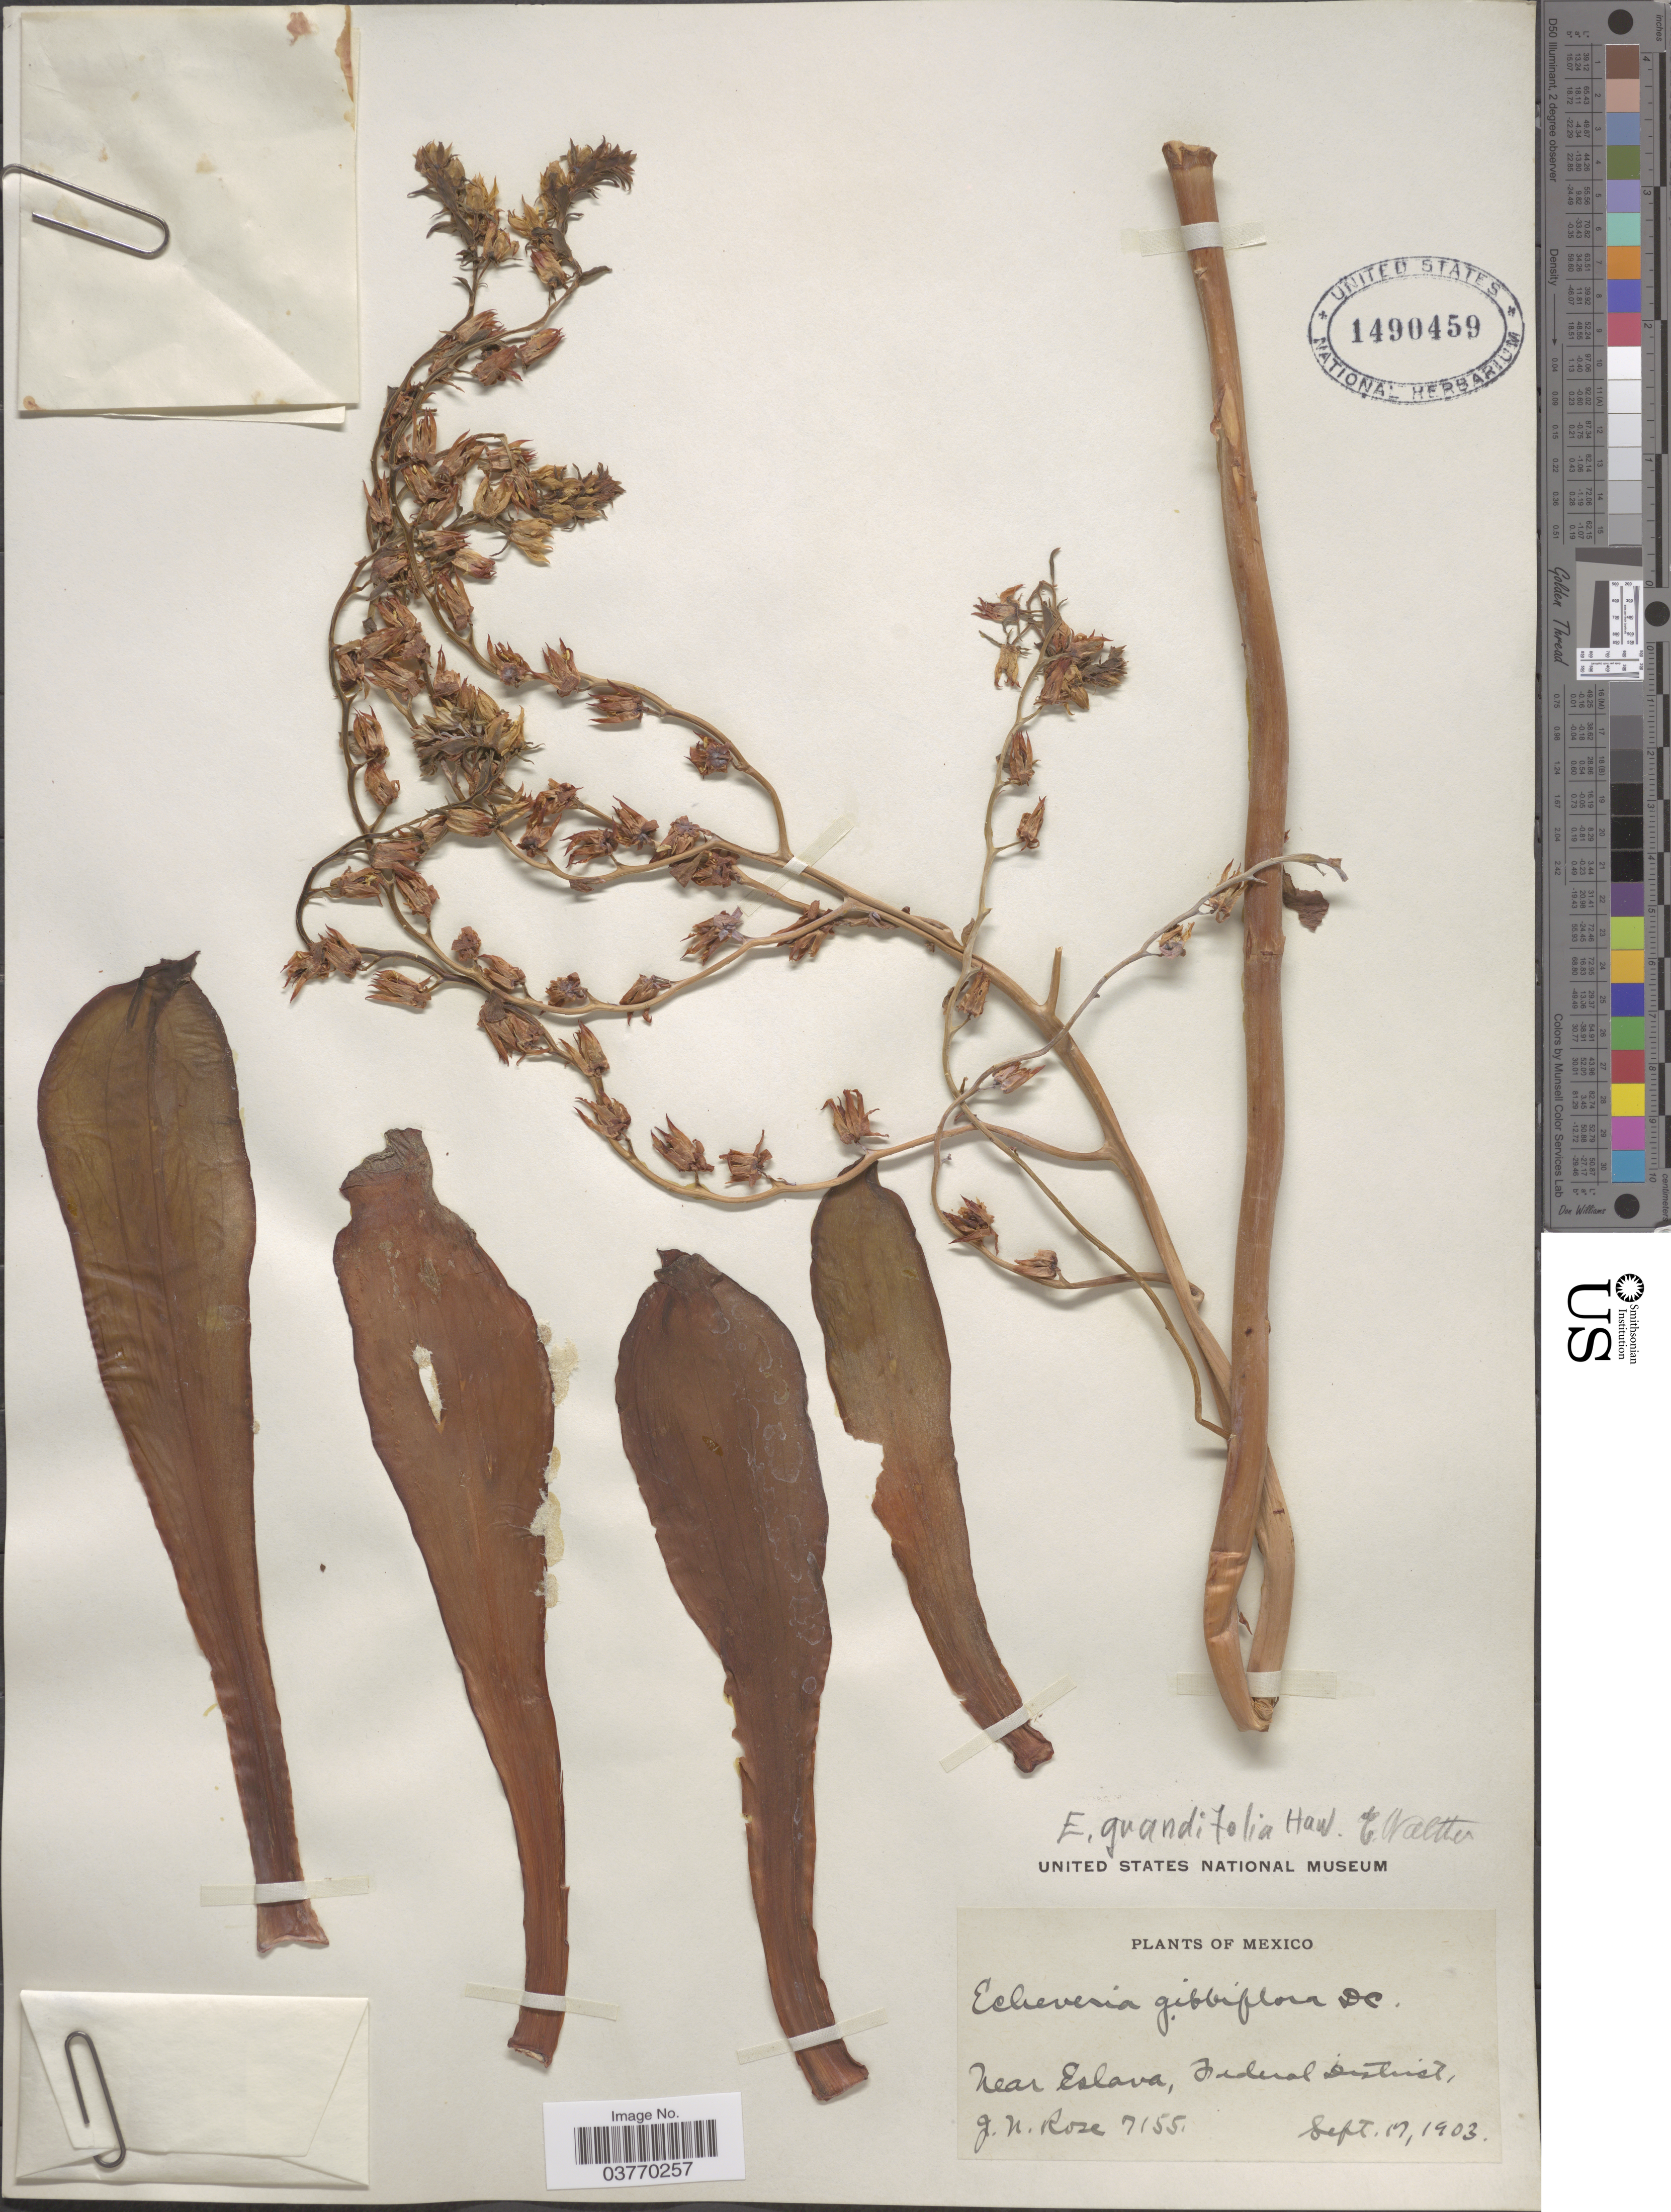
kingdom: Plantae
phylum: Tracheophyta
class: Magnoliopsida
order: Saxifragales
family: Crassulaceae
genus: Echeveria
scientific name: Echeveria grandifolia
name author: Haw.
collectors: J. N. Rose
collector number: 7155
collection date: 1903-09-17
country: Mexico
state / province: Distrito Federal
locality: Near Eslava.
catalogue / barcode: US 1490459